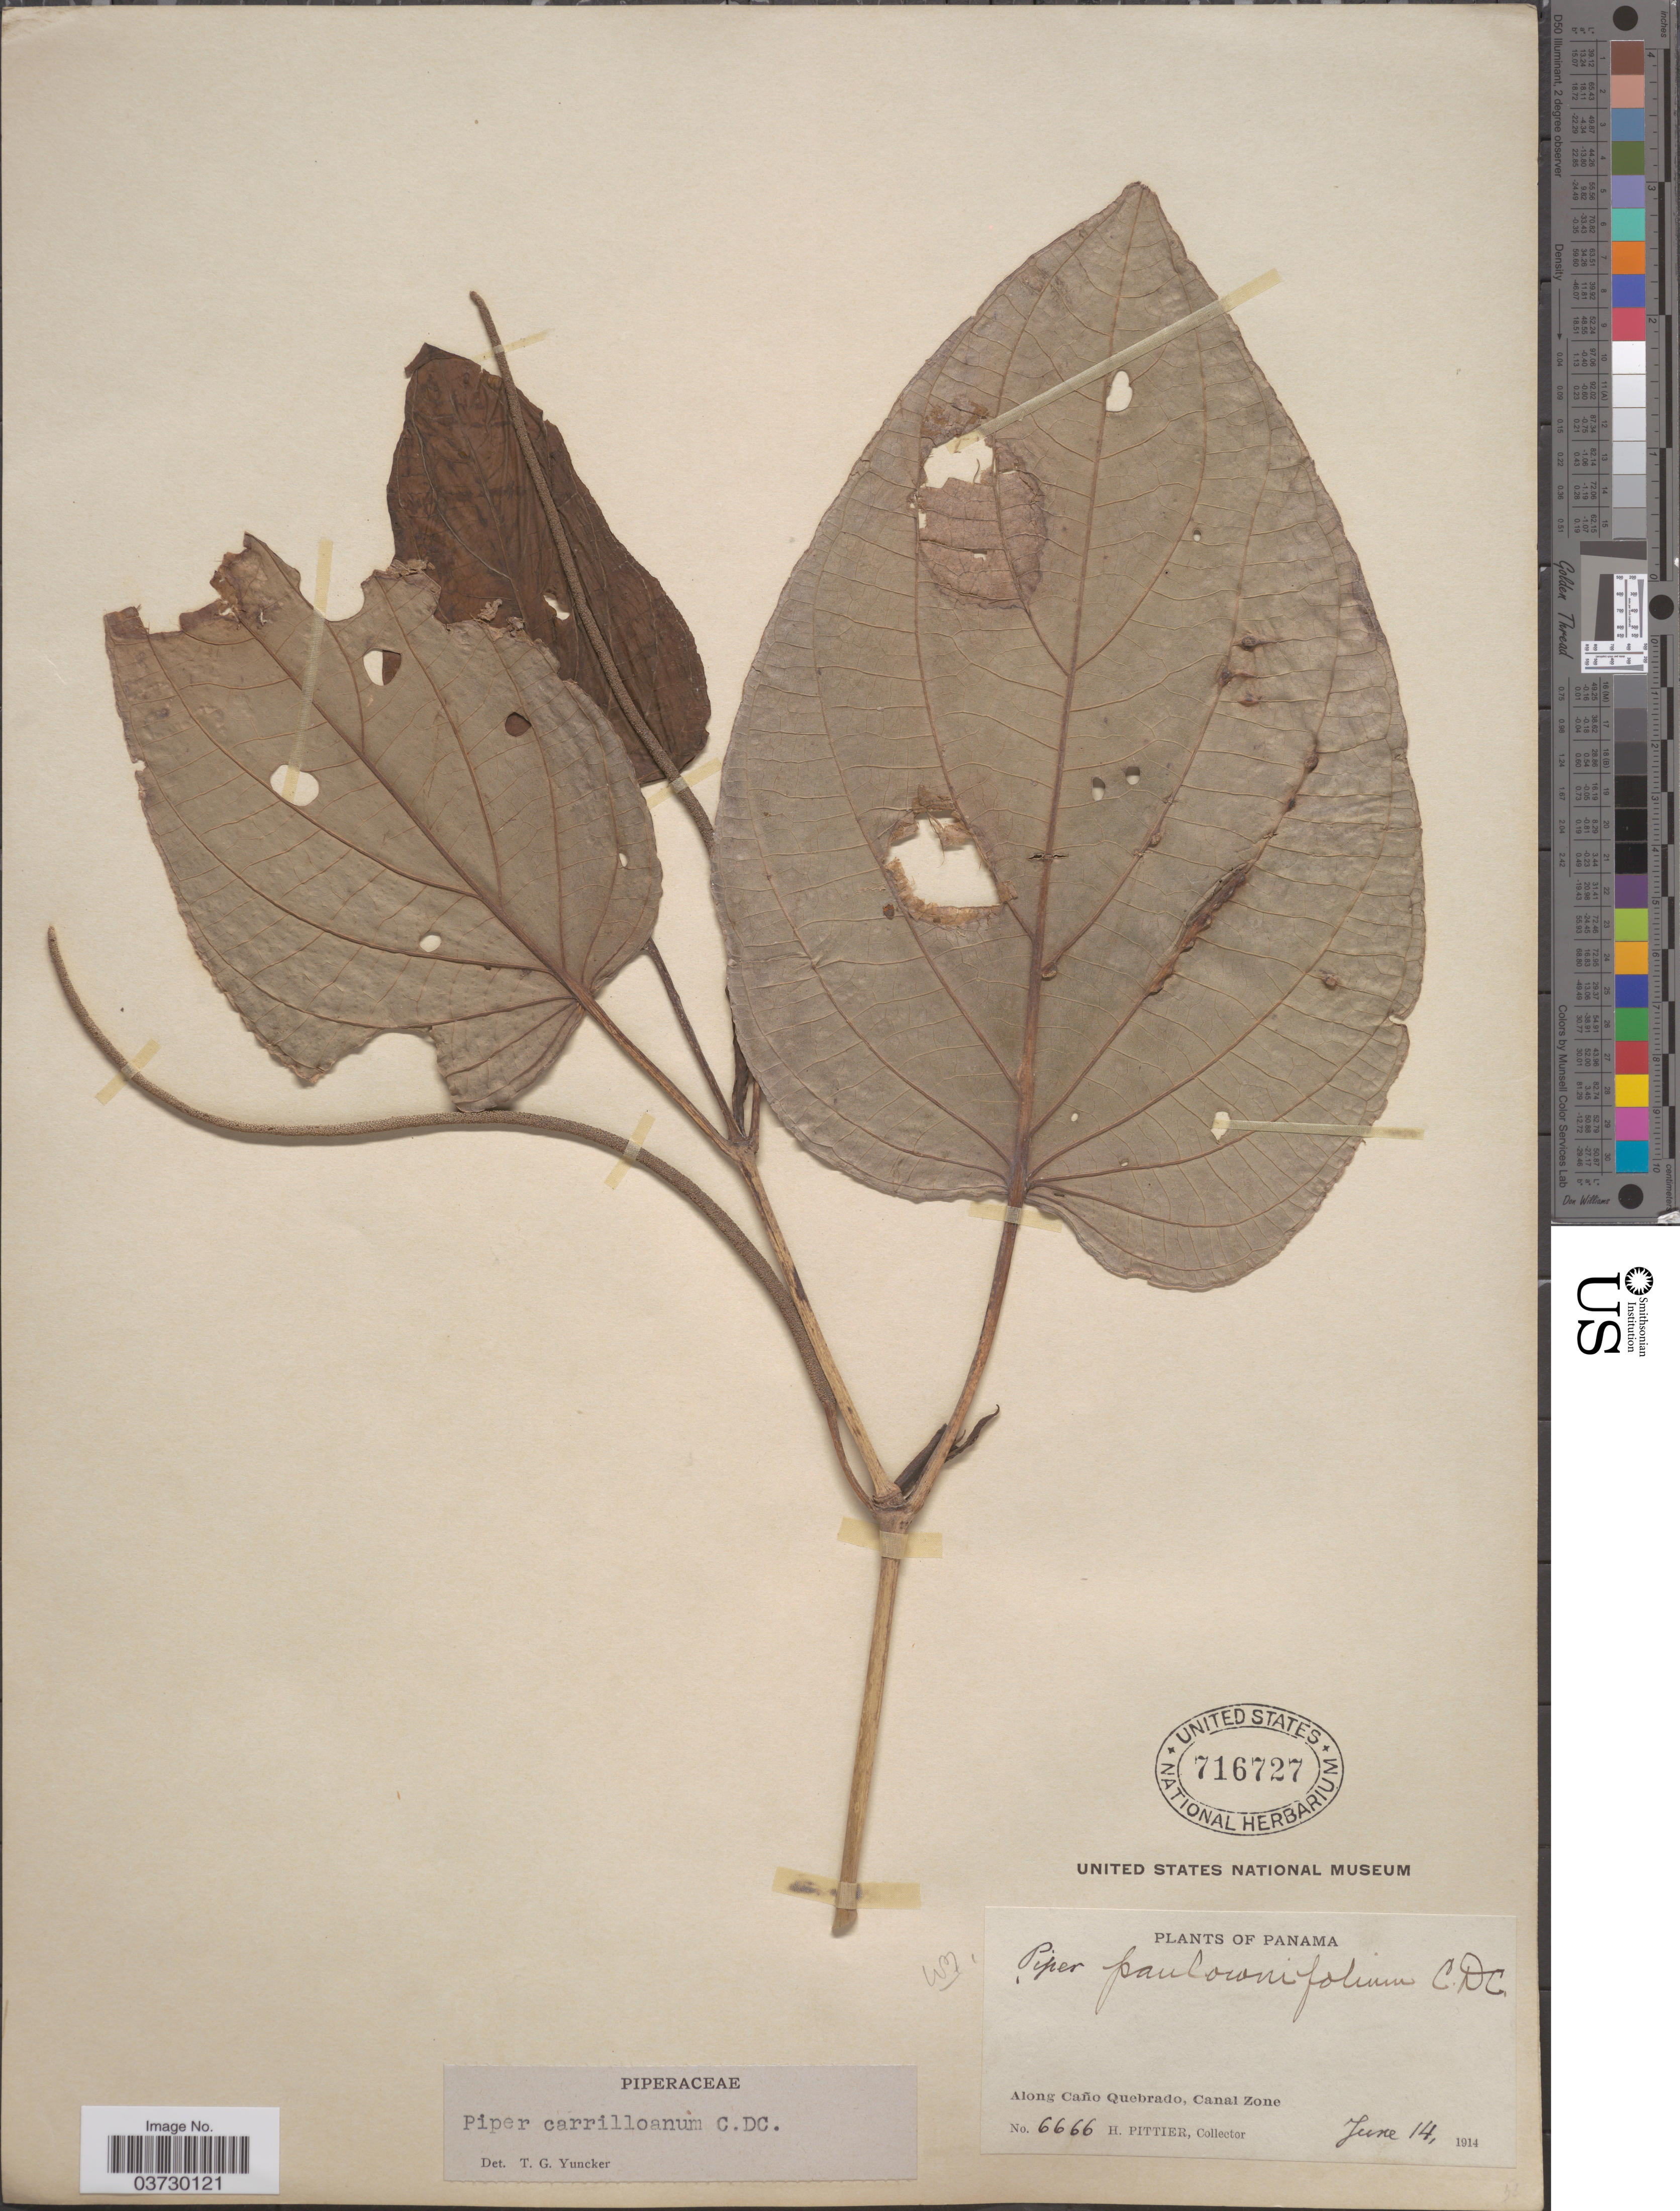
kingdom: Plantae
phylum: Tracheophyta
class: Magnoliopsida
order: Piperales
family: Piperaceae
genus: Piper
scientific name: Piper carrilloanum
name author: C. DC.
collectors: H. F. Pittier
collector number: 6666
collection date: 1914-06-14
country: Panama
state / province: Colón / Panamá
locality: Along Caño Quebrado, Canal Zone.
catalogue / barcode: US 716727